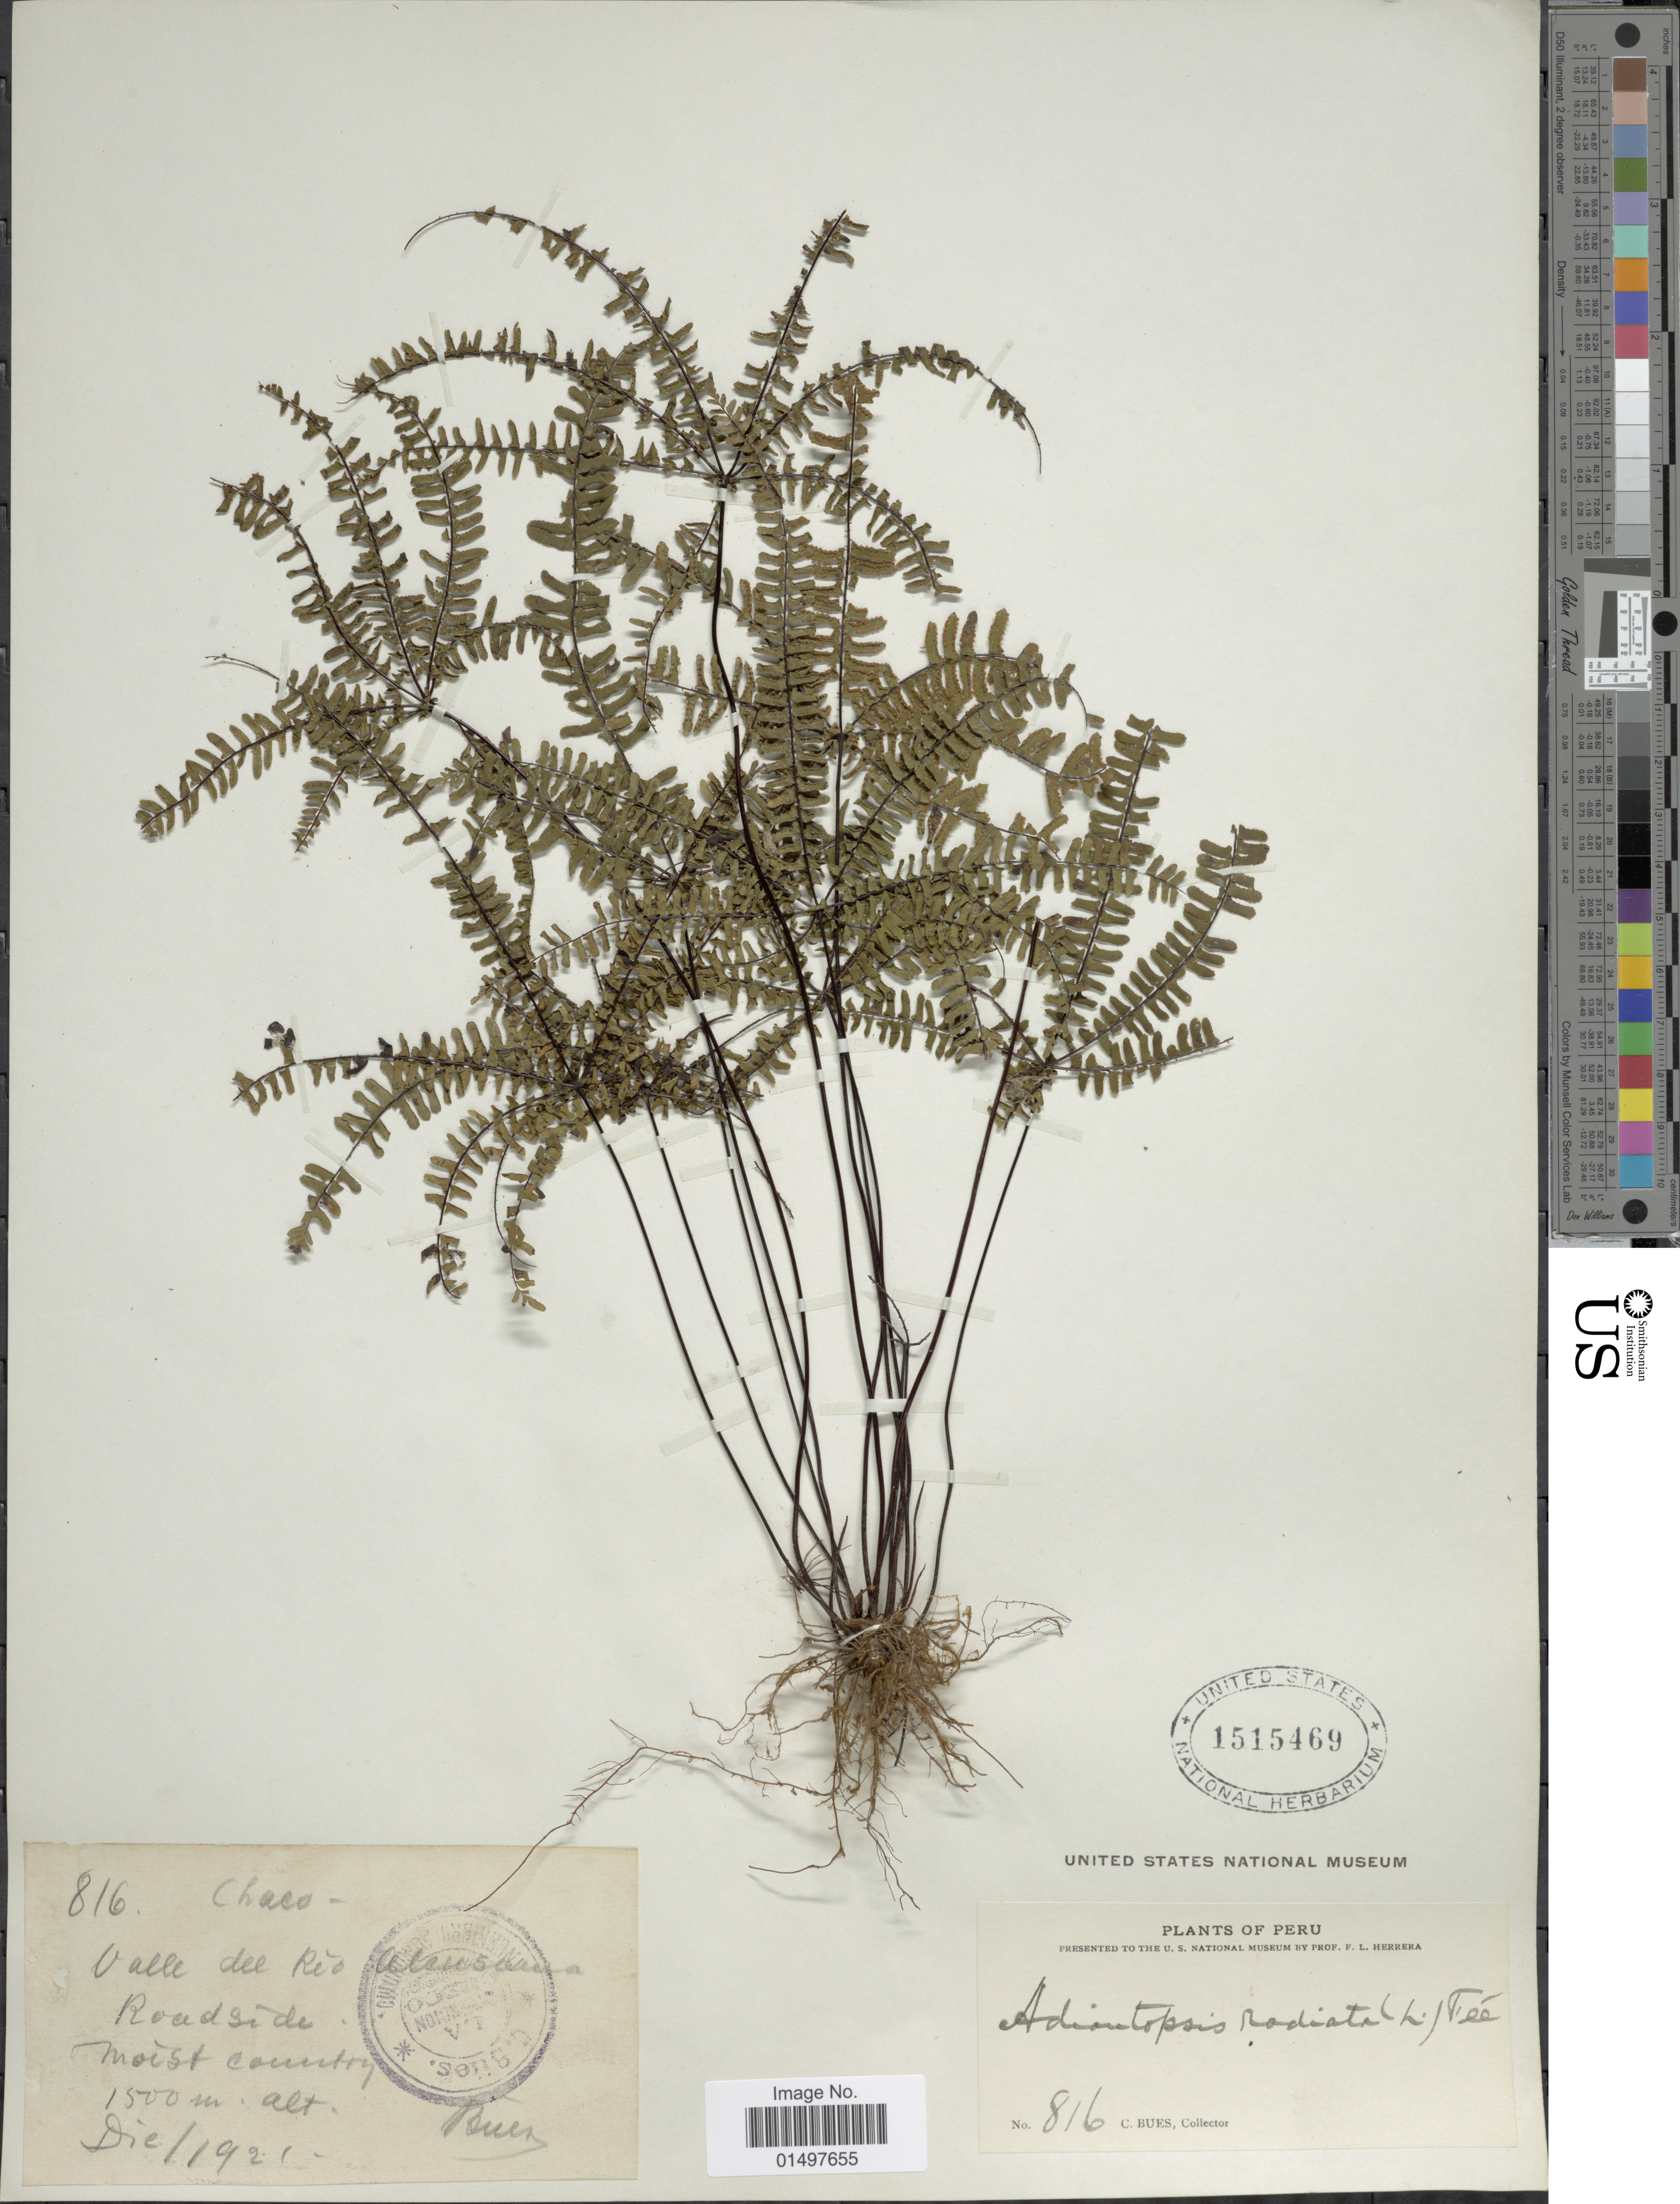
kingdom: Plantae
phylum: Tracheophyta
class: Polypodiopsida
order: Polypodiales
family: Pteridaceae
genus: Adiantopsis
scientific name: Adiantopsis radiata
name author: (L.) Fée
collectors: C. Bues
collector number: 816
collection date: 1921-12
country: Peru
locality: Roadside, moist country, Valle del Río Alcusama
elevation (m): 1500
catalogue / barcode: US 1515469